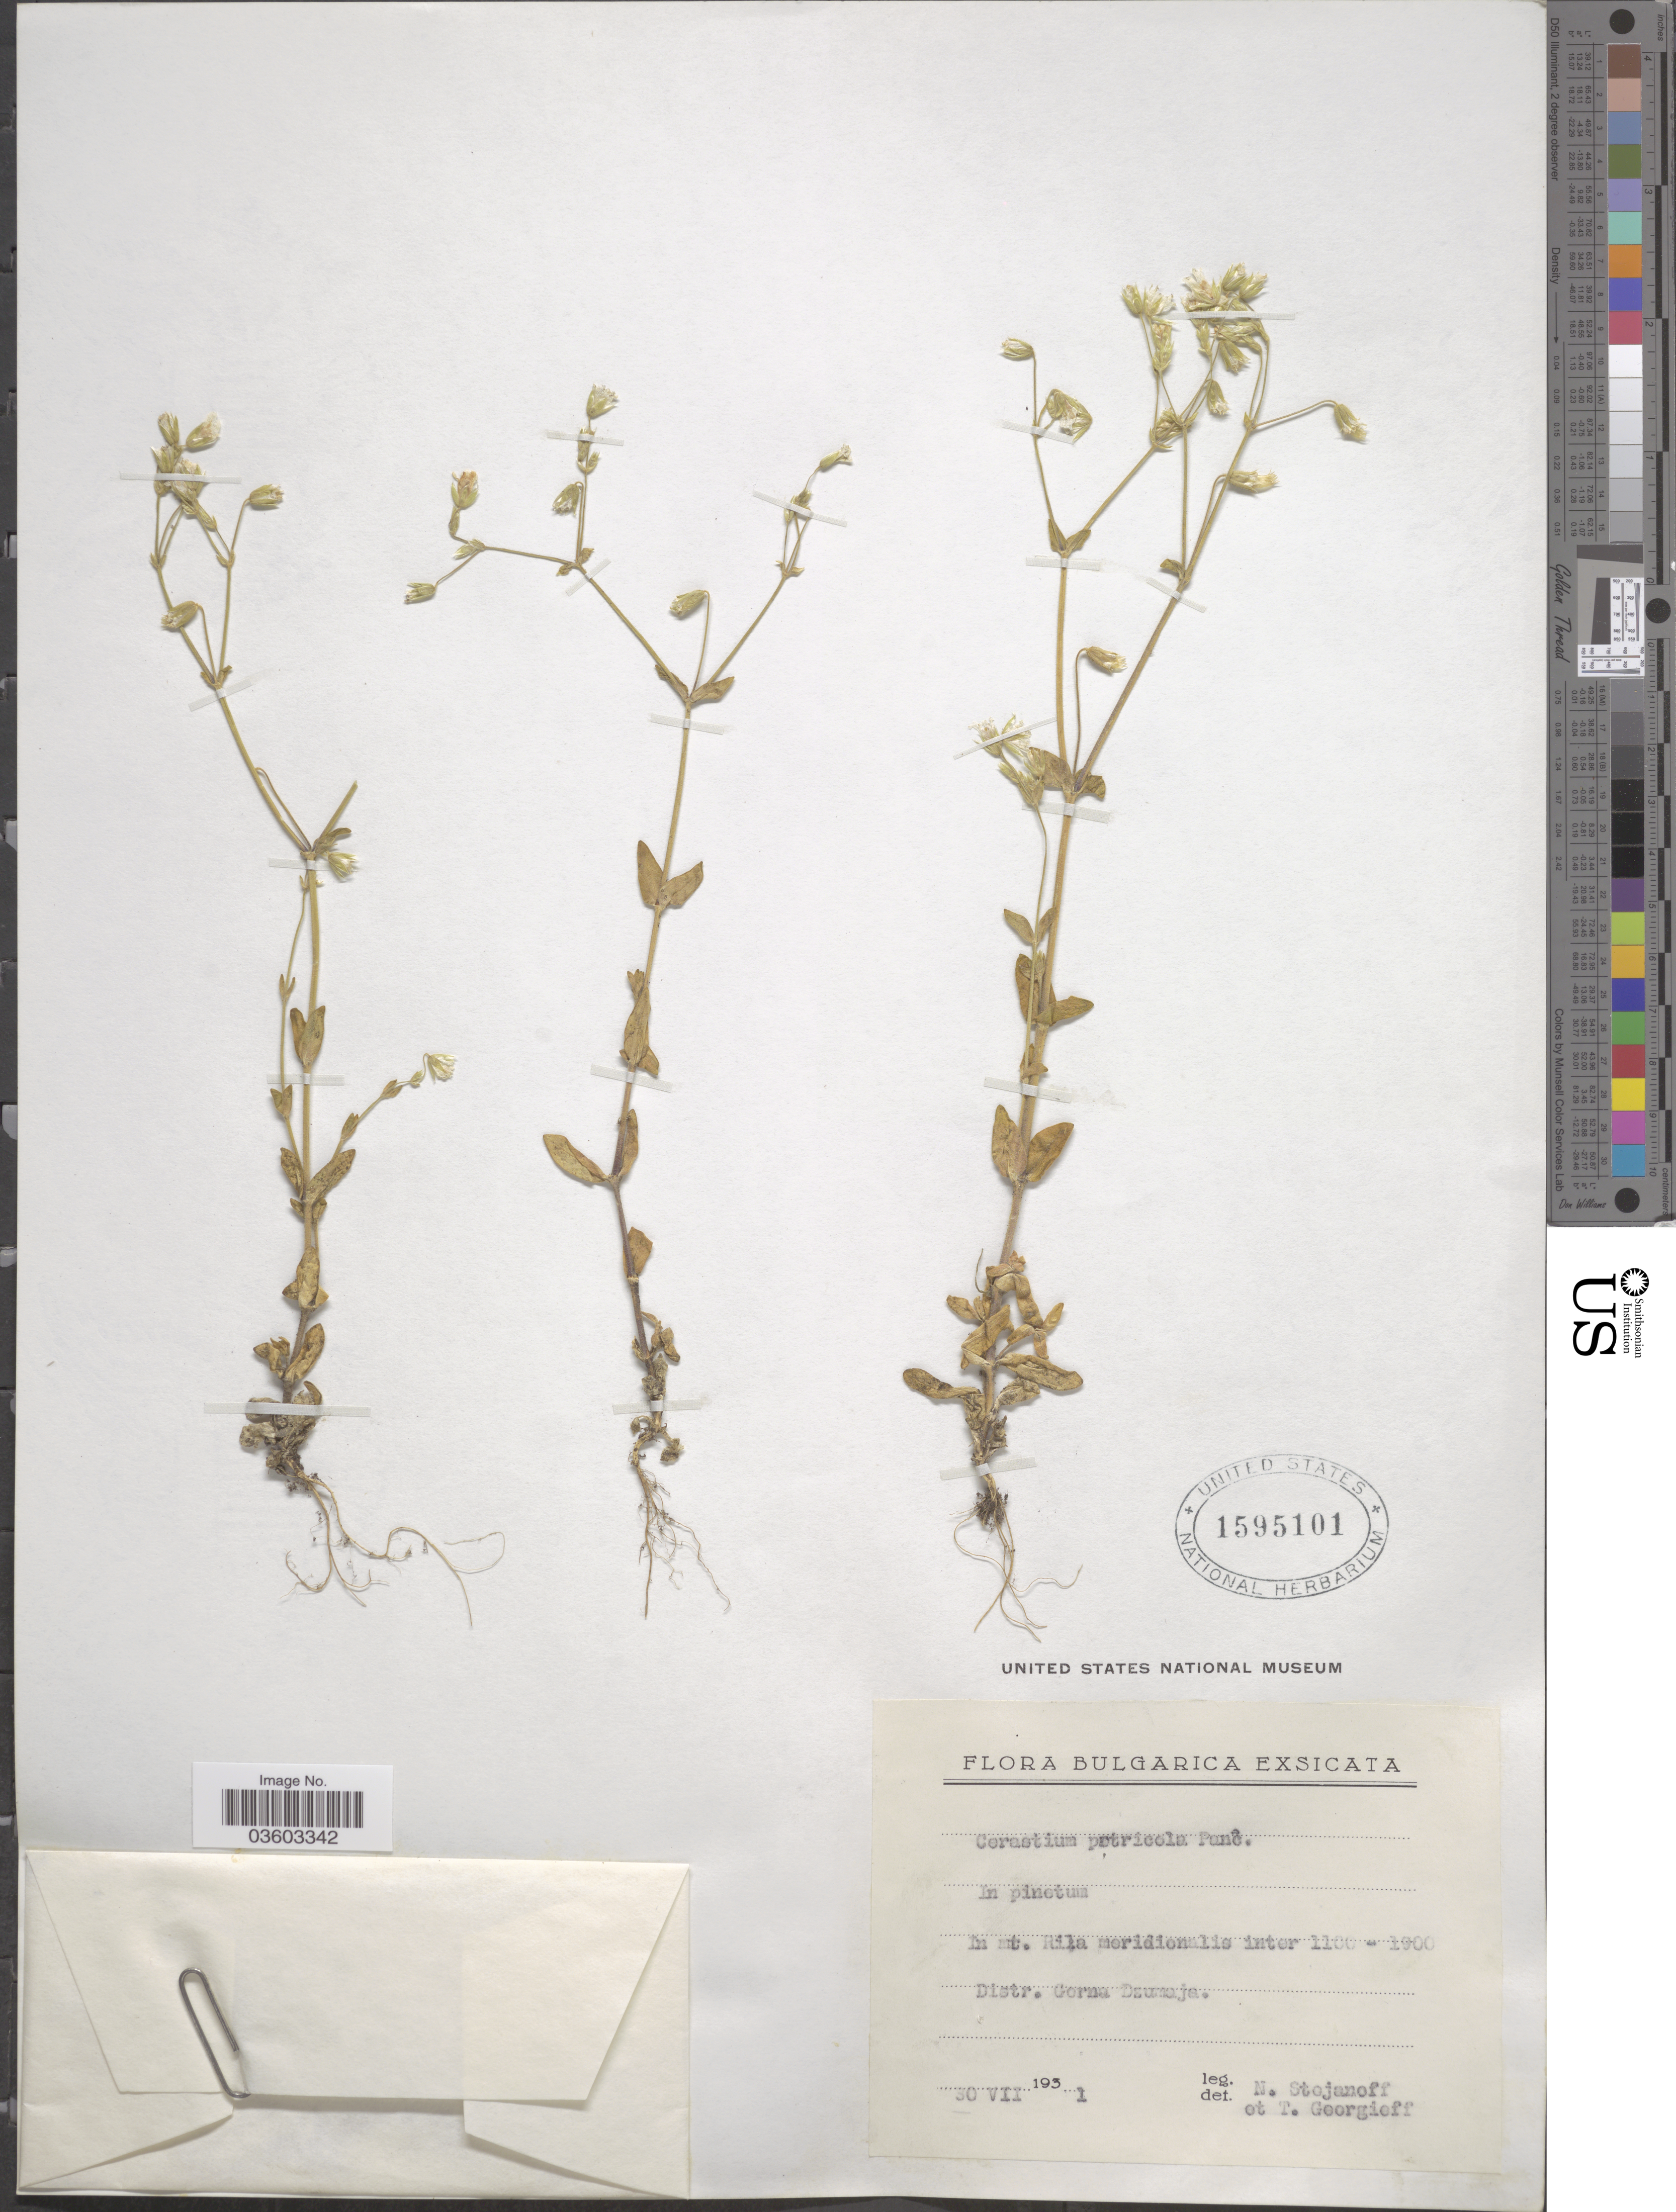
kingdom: Plantae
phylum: Tracheophyta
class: Magnoliopsida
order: Caryophyllales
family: Caryophyllaceae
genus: Cerastium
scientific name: Cerastium petricola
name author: Pančić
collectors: N. Stojanoff & T. Georgieff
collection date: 1931-07-30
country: Bulgaria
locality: Bulgarica. In mt. Rila meridionalis. Distr. Gorna Dsumaja.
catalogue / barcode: US 1595101